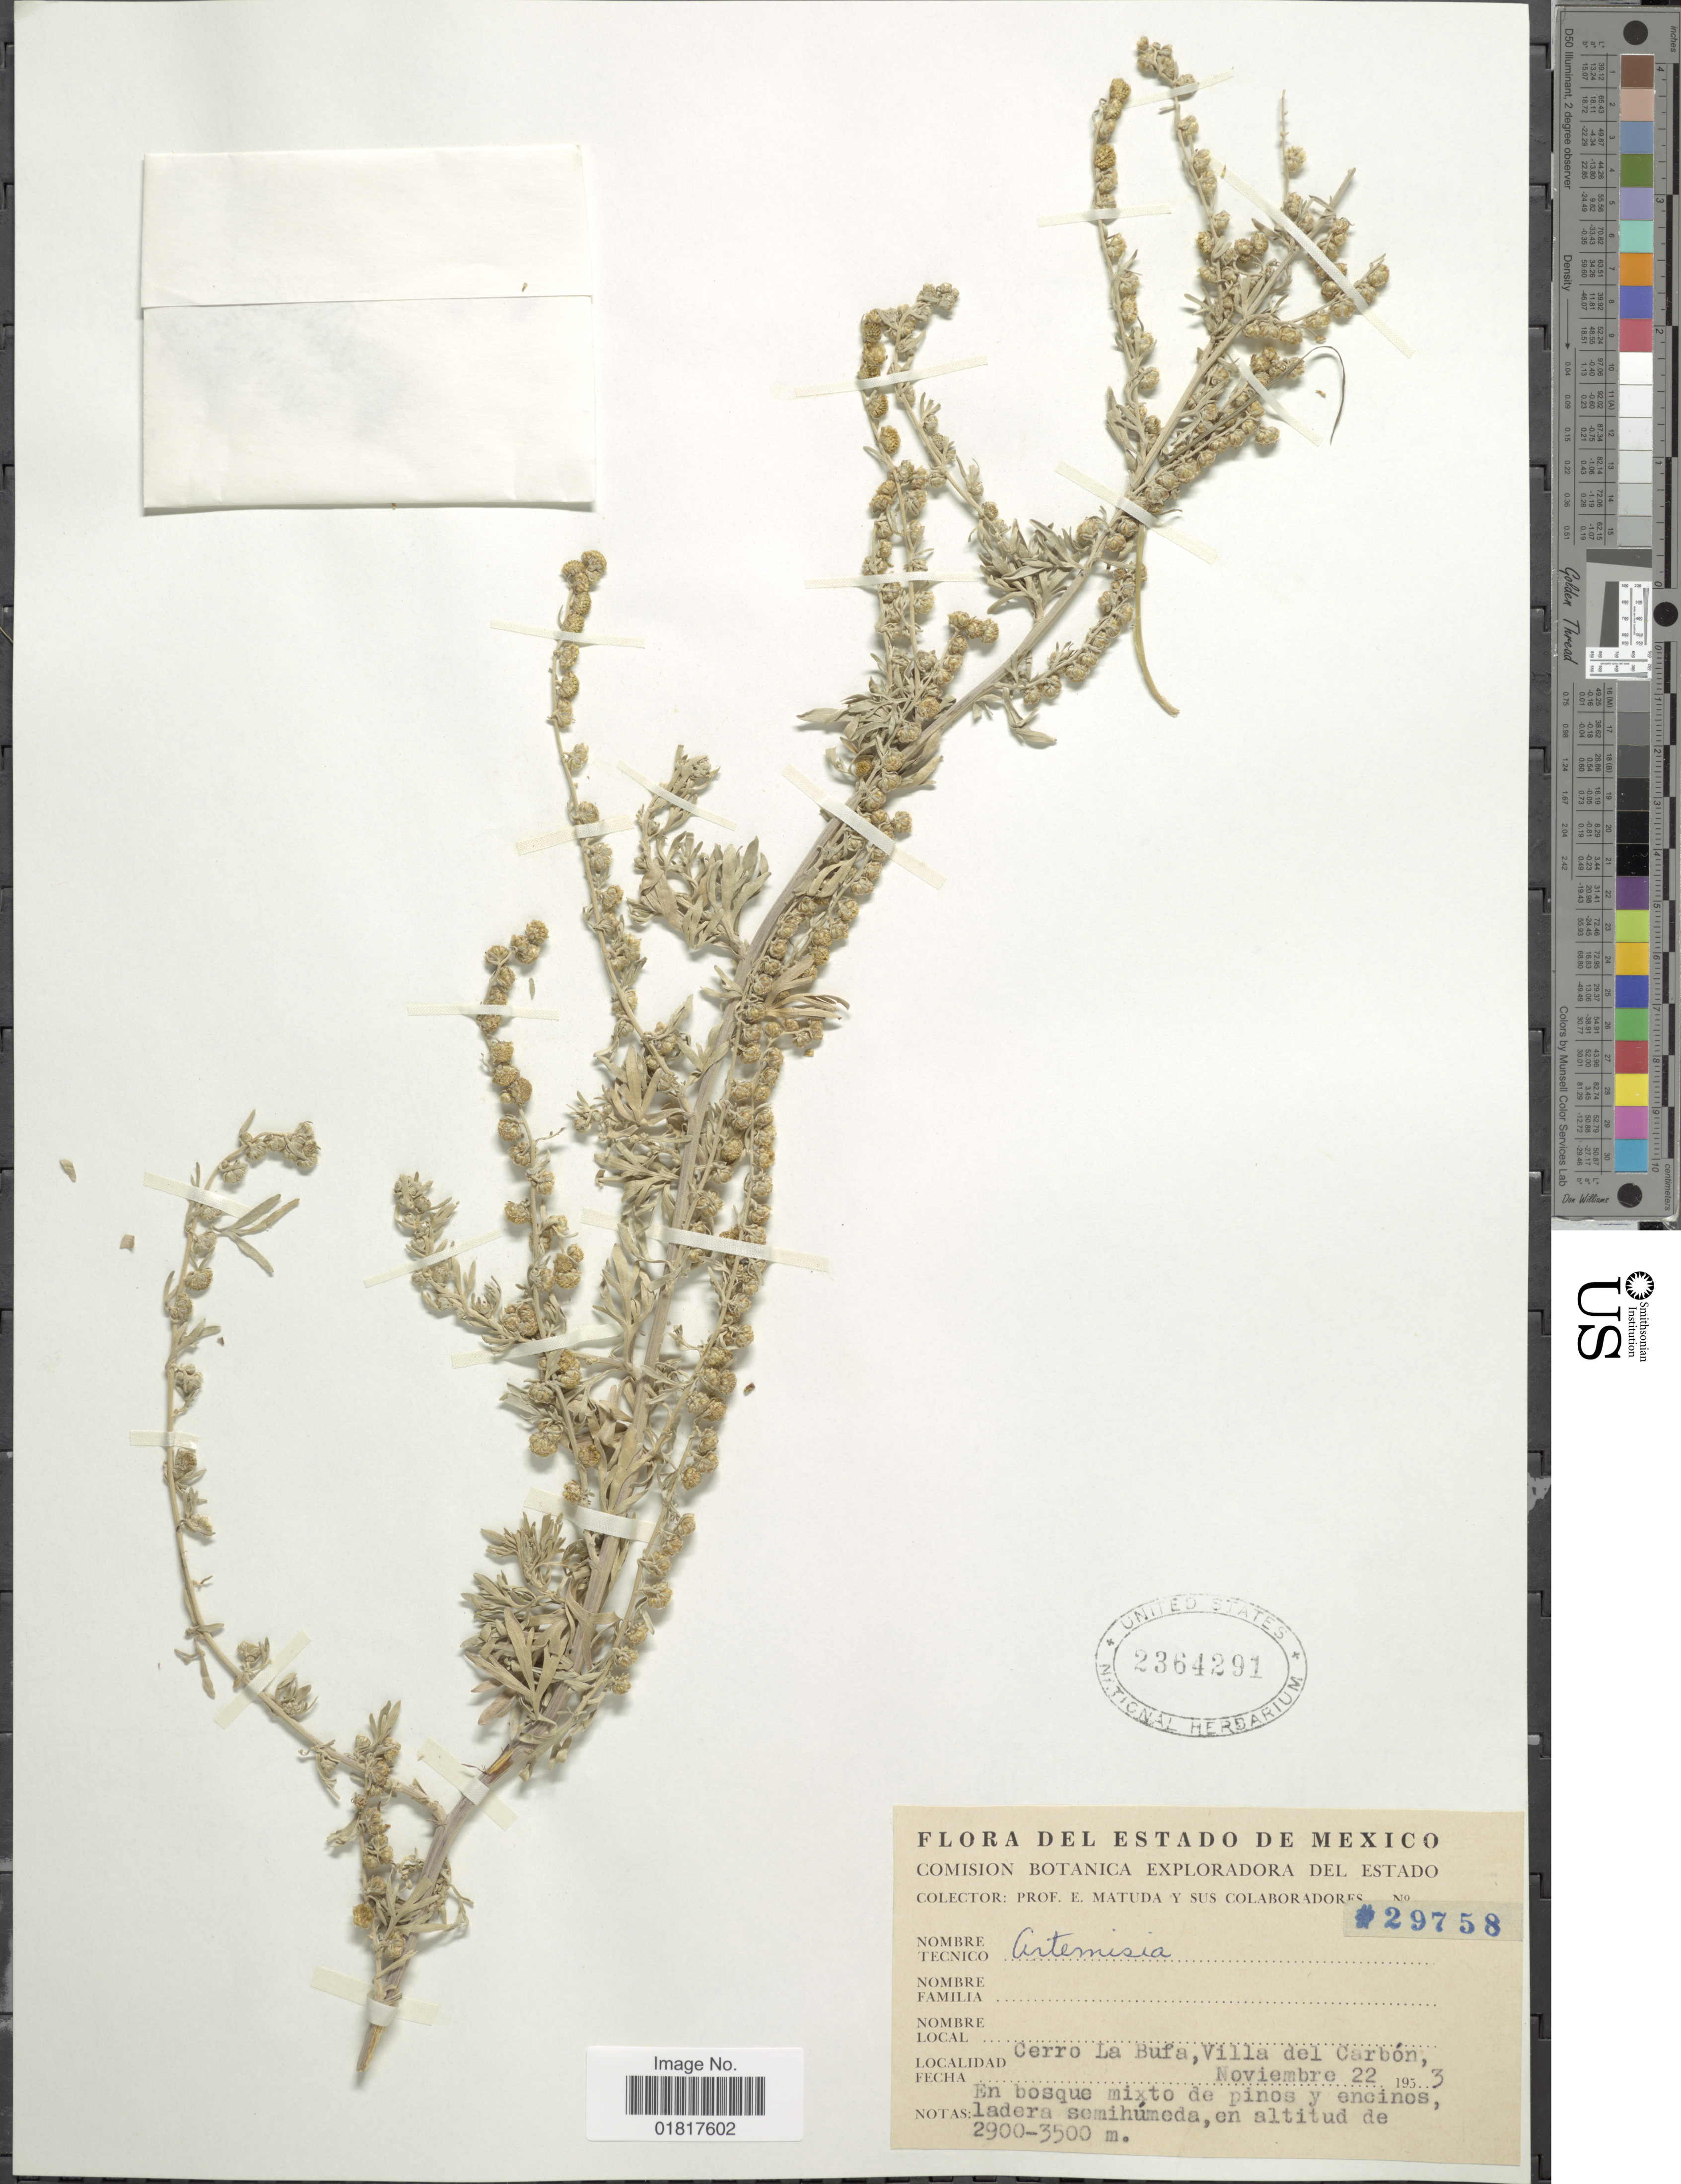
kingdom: Plantae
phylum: Tracheophyta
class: Magnoliopsida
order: Asterales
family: Asteraceae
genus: Artemisia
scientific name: Artemisia sp.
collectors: E. Matuda & et al.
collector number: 29758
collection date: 1953-11-22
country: Mexico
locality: Cerro La Bufa, Villa del Carbón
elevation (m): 2900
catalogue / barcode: US 2364291